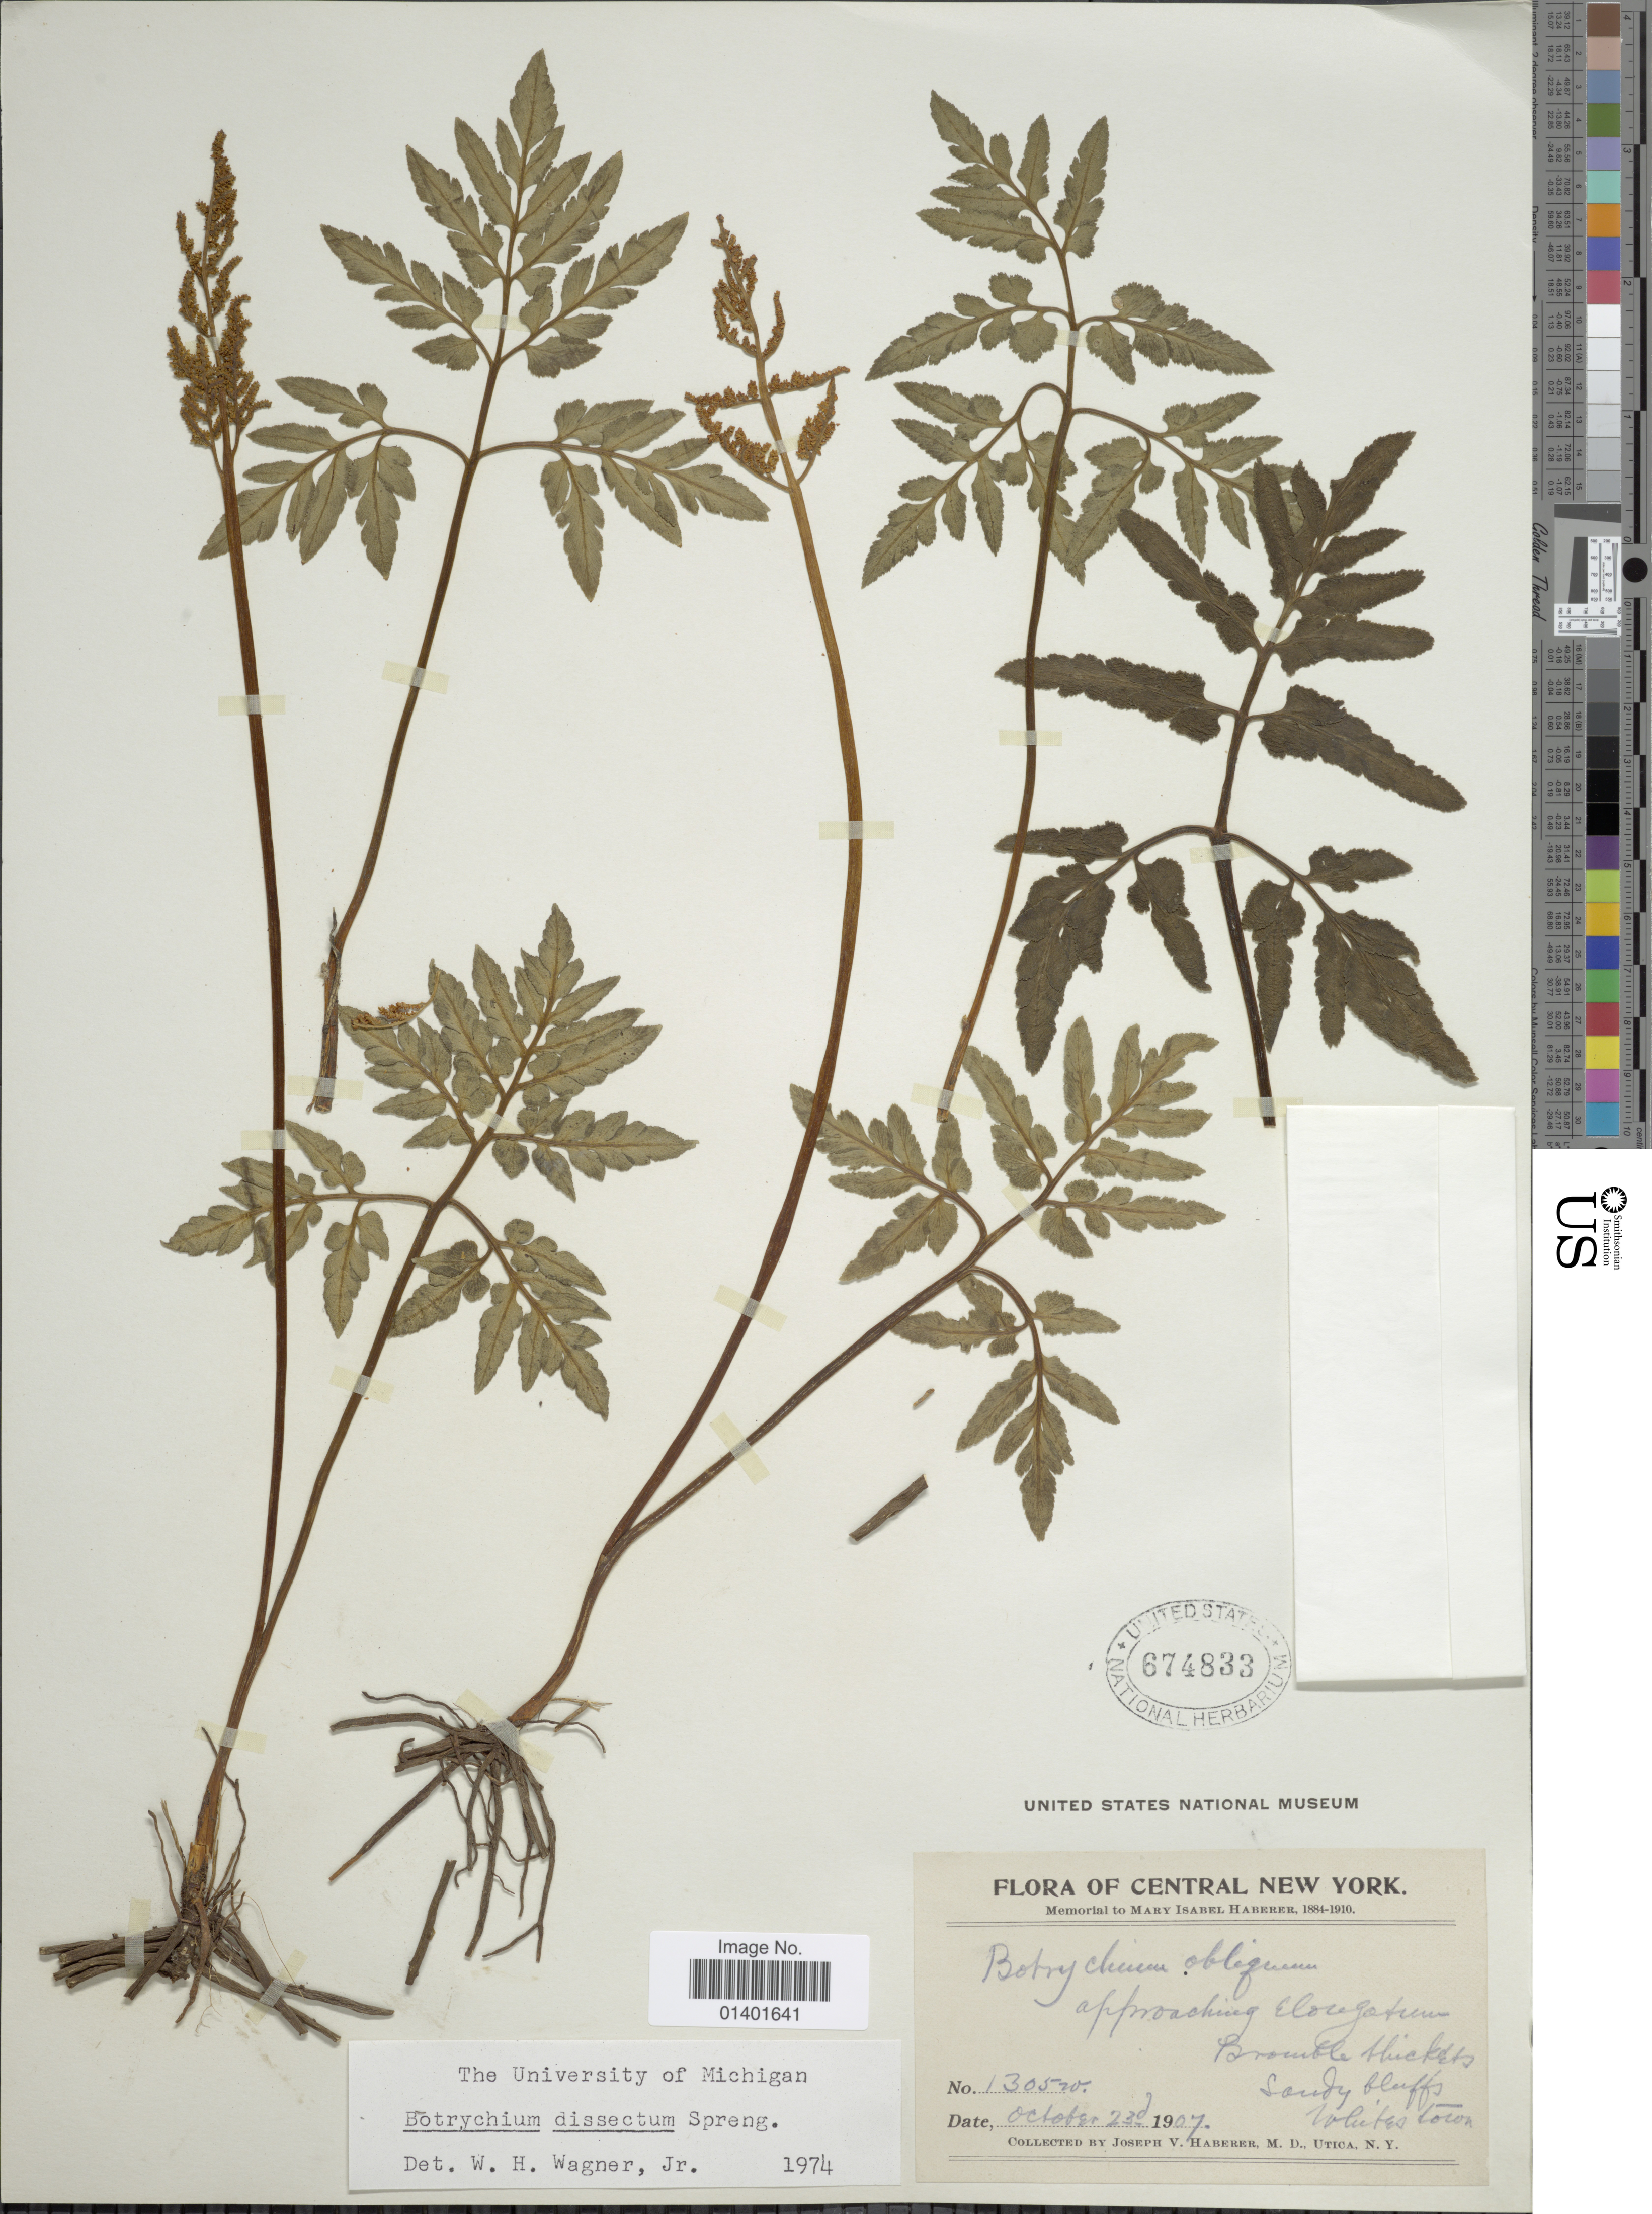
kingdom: Plantae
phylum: Tracheophyta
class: Polypodiopsida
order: Ophioglossales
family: Ophioglossaceae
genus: Botrychium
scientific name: Botrychium dissectum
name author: Spreng.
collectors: J. V. Haberer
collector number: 1305w*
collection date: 1907-10-23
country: United States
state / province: New York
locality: Central New York, Bramble thickets, Sandy bluffs, Whites Town.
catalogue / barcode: US 674833